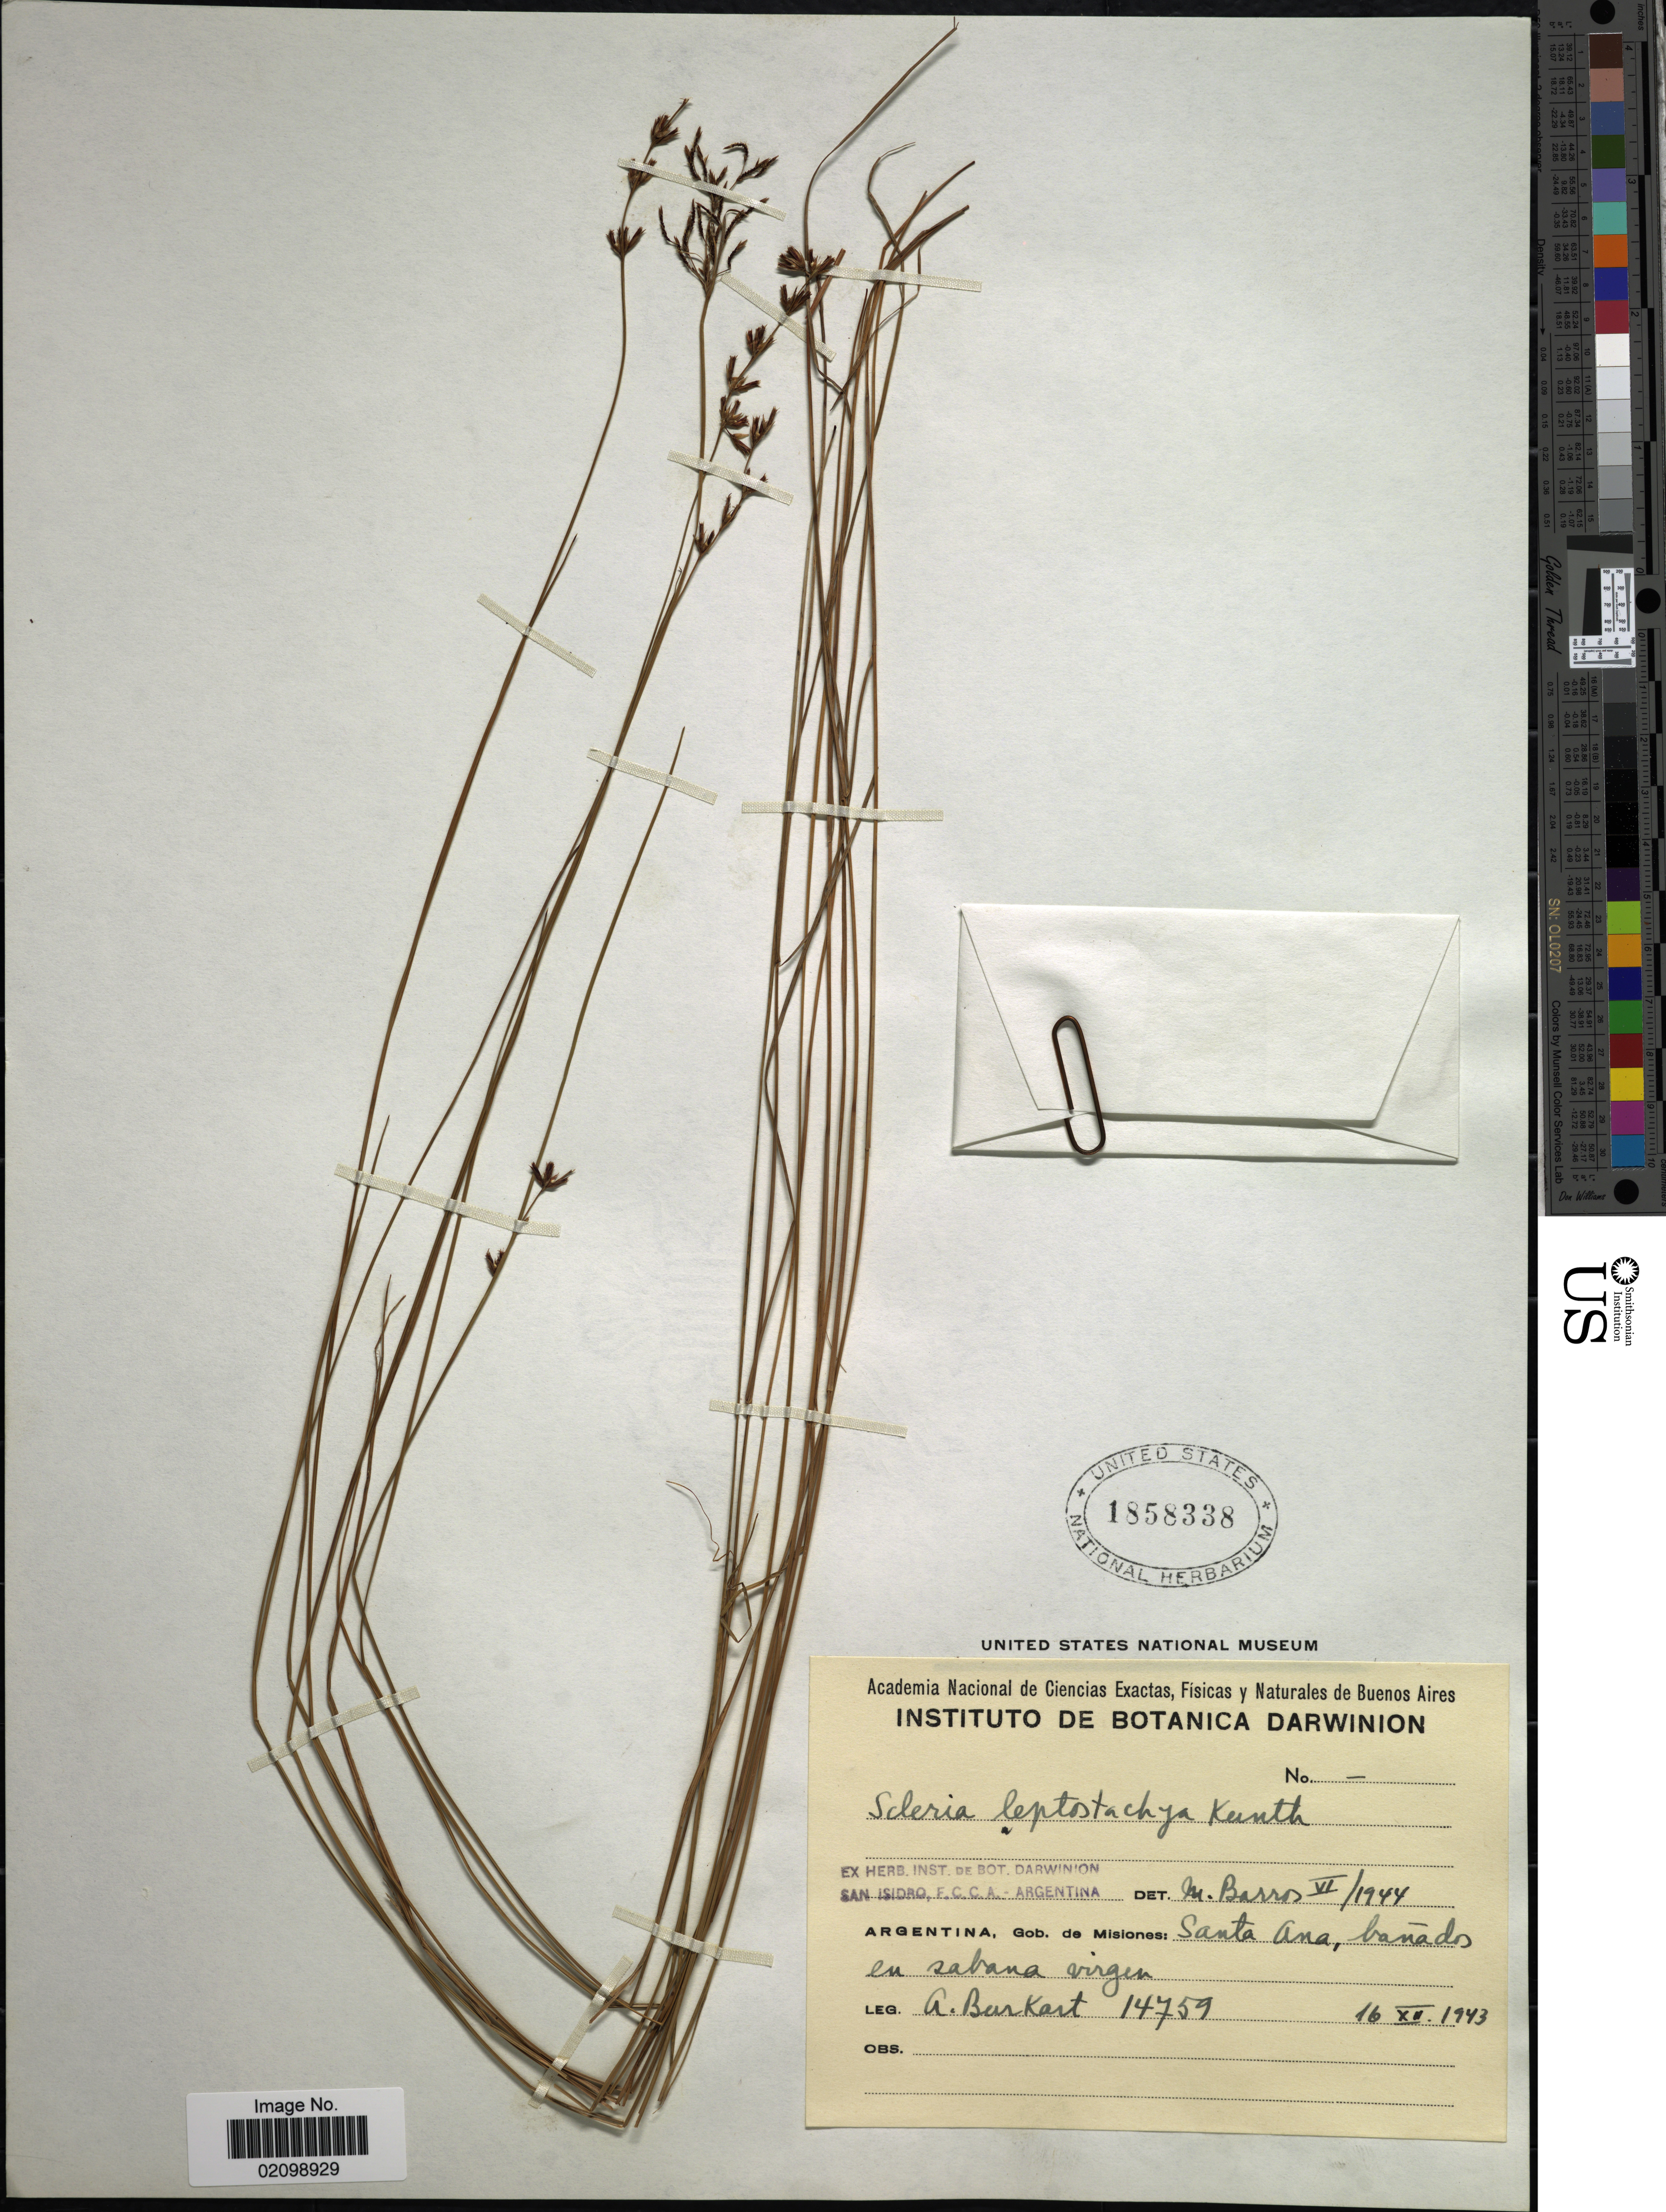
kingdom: Plantae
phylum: Tracheophyta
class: Liliopsida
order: Poales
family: Cyperaceae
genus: Scleria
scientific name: Scleria leptostachya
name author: Kunth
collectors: A. E. Burkart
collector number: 14759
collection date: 1943-12-16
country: Argentina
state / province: Misiones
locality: Argentina, Gob de Misiones: Santa Ana, Canados.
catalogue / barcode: US 1858338